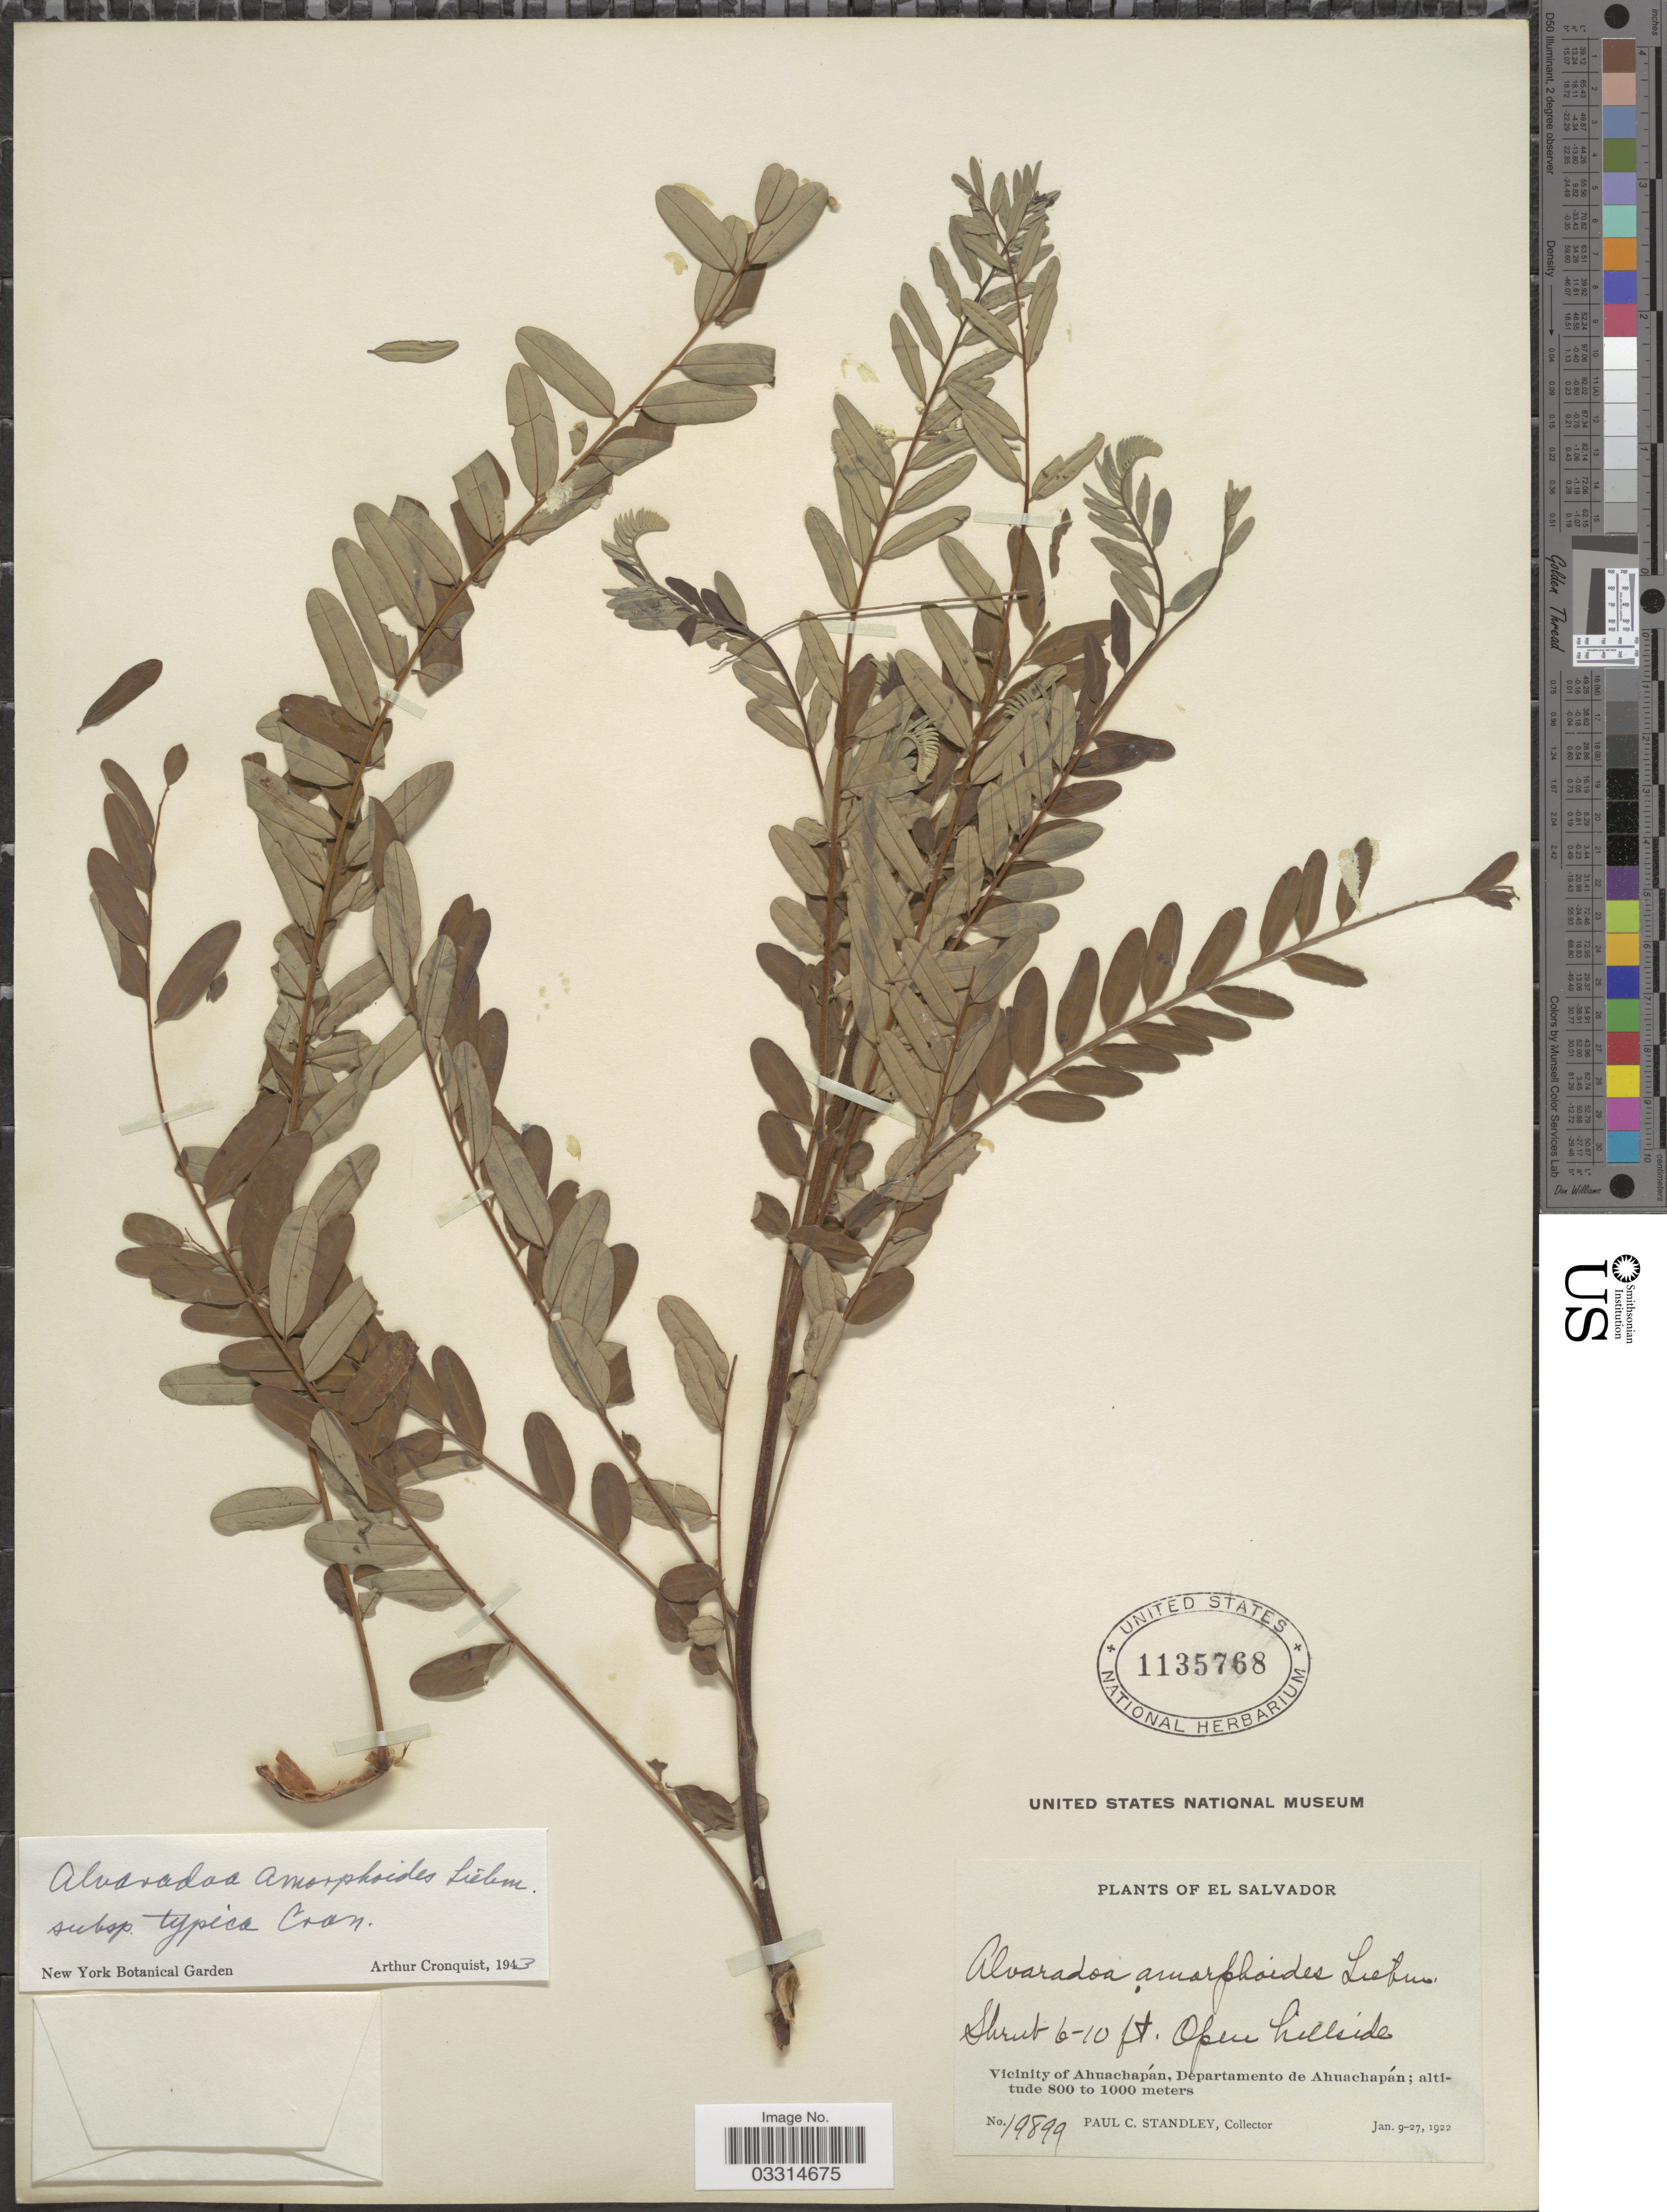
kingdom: Plantae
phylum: Tracheophyta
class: Magnoliopsida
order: Picramniales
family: Picramniaceae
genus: Alvaradoa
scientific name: Alvaradoa amorphoides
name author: Liebm.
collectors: P. C. Standley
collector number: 19899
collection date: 1922-01-09/1922-01-27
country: El Salvador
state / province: Ahuachapan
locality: Vicinity of Ahuachapán, Departamento de Ahuachapan.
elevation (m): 800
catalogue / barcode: US 1135768